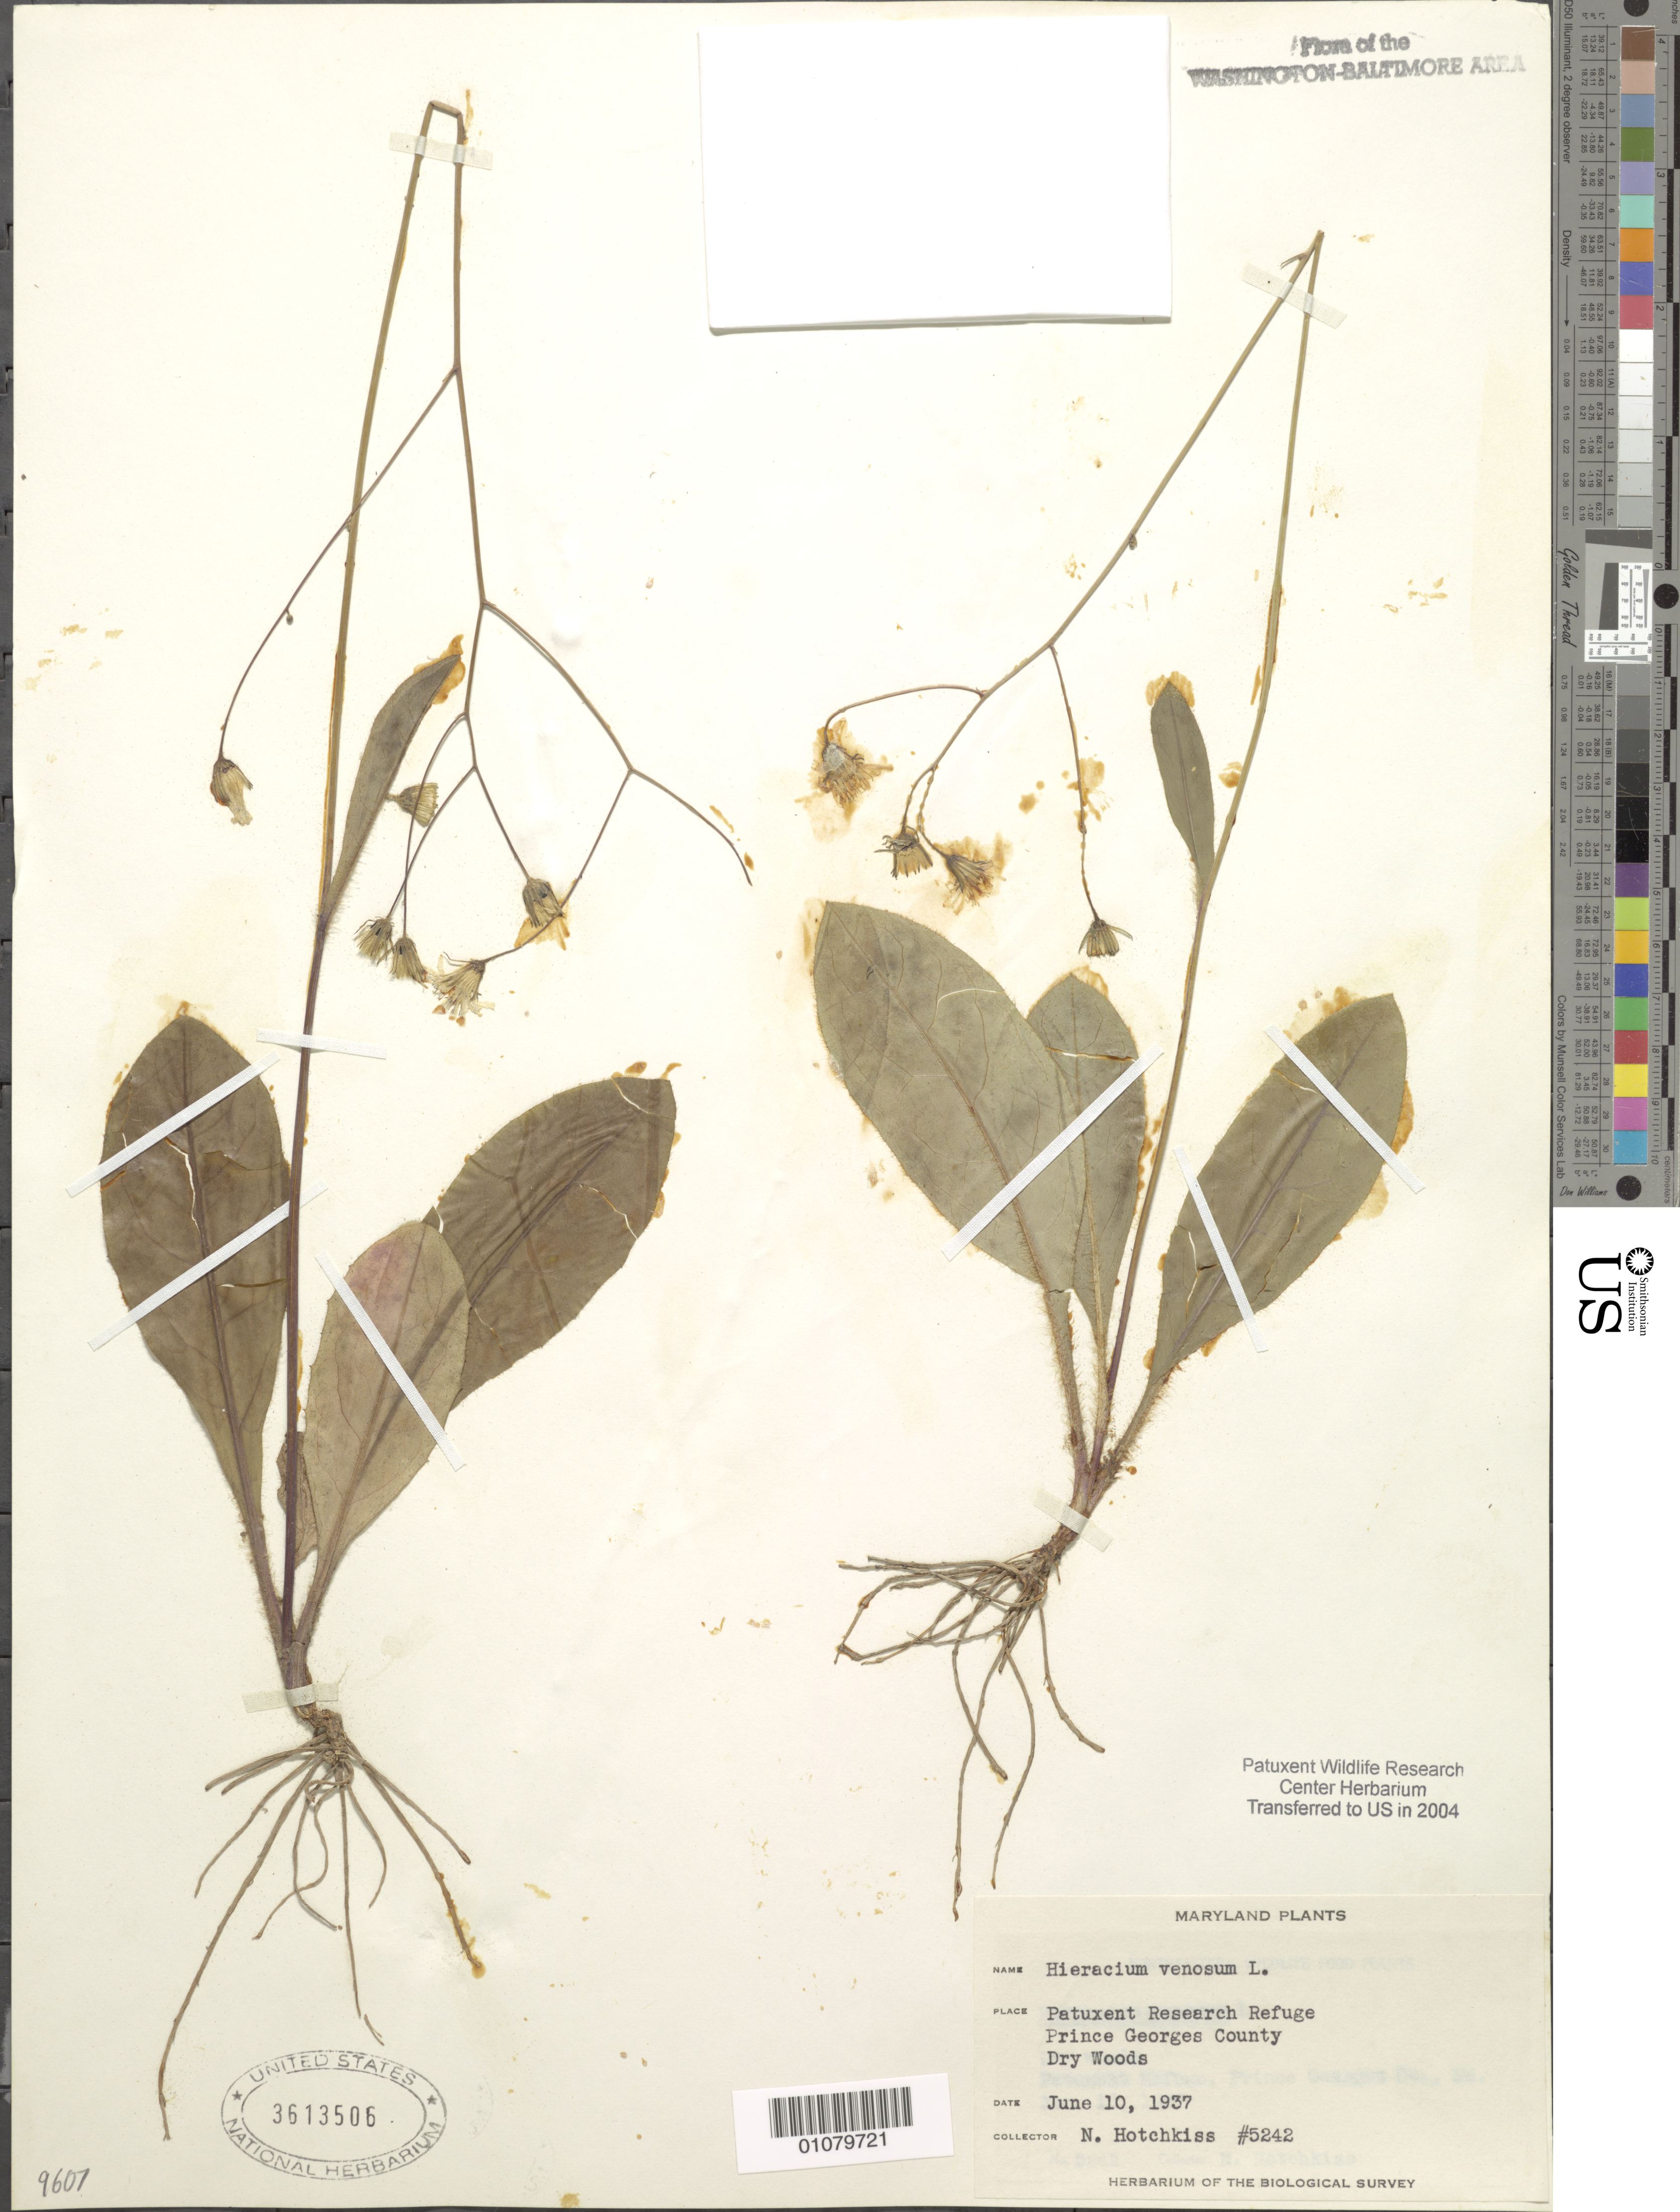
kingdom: Plantae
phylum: Tracheophyta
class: Magnoliopsida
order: Asterales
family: Asteraceae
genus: Hieracium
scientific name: Hieracium venosum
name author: L.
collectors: N. Hotchkiss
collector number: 5242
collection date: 1937-06-10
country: United States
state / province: Maryland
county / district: Prince George's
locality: Patuxent Wildlife Refuge.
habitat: Dry woods.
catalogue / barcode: US 3613506